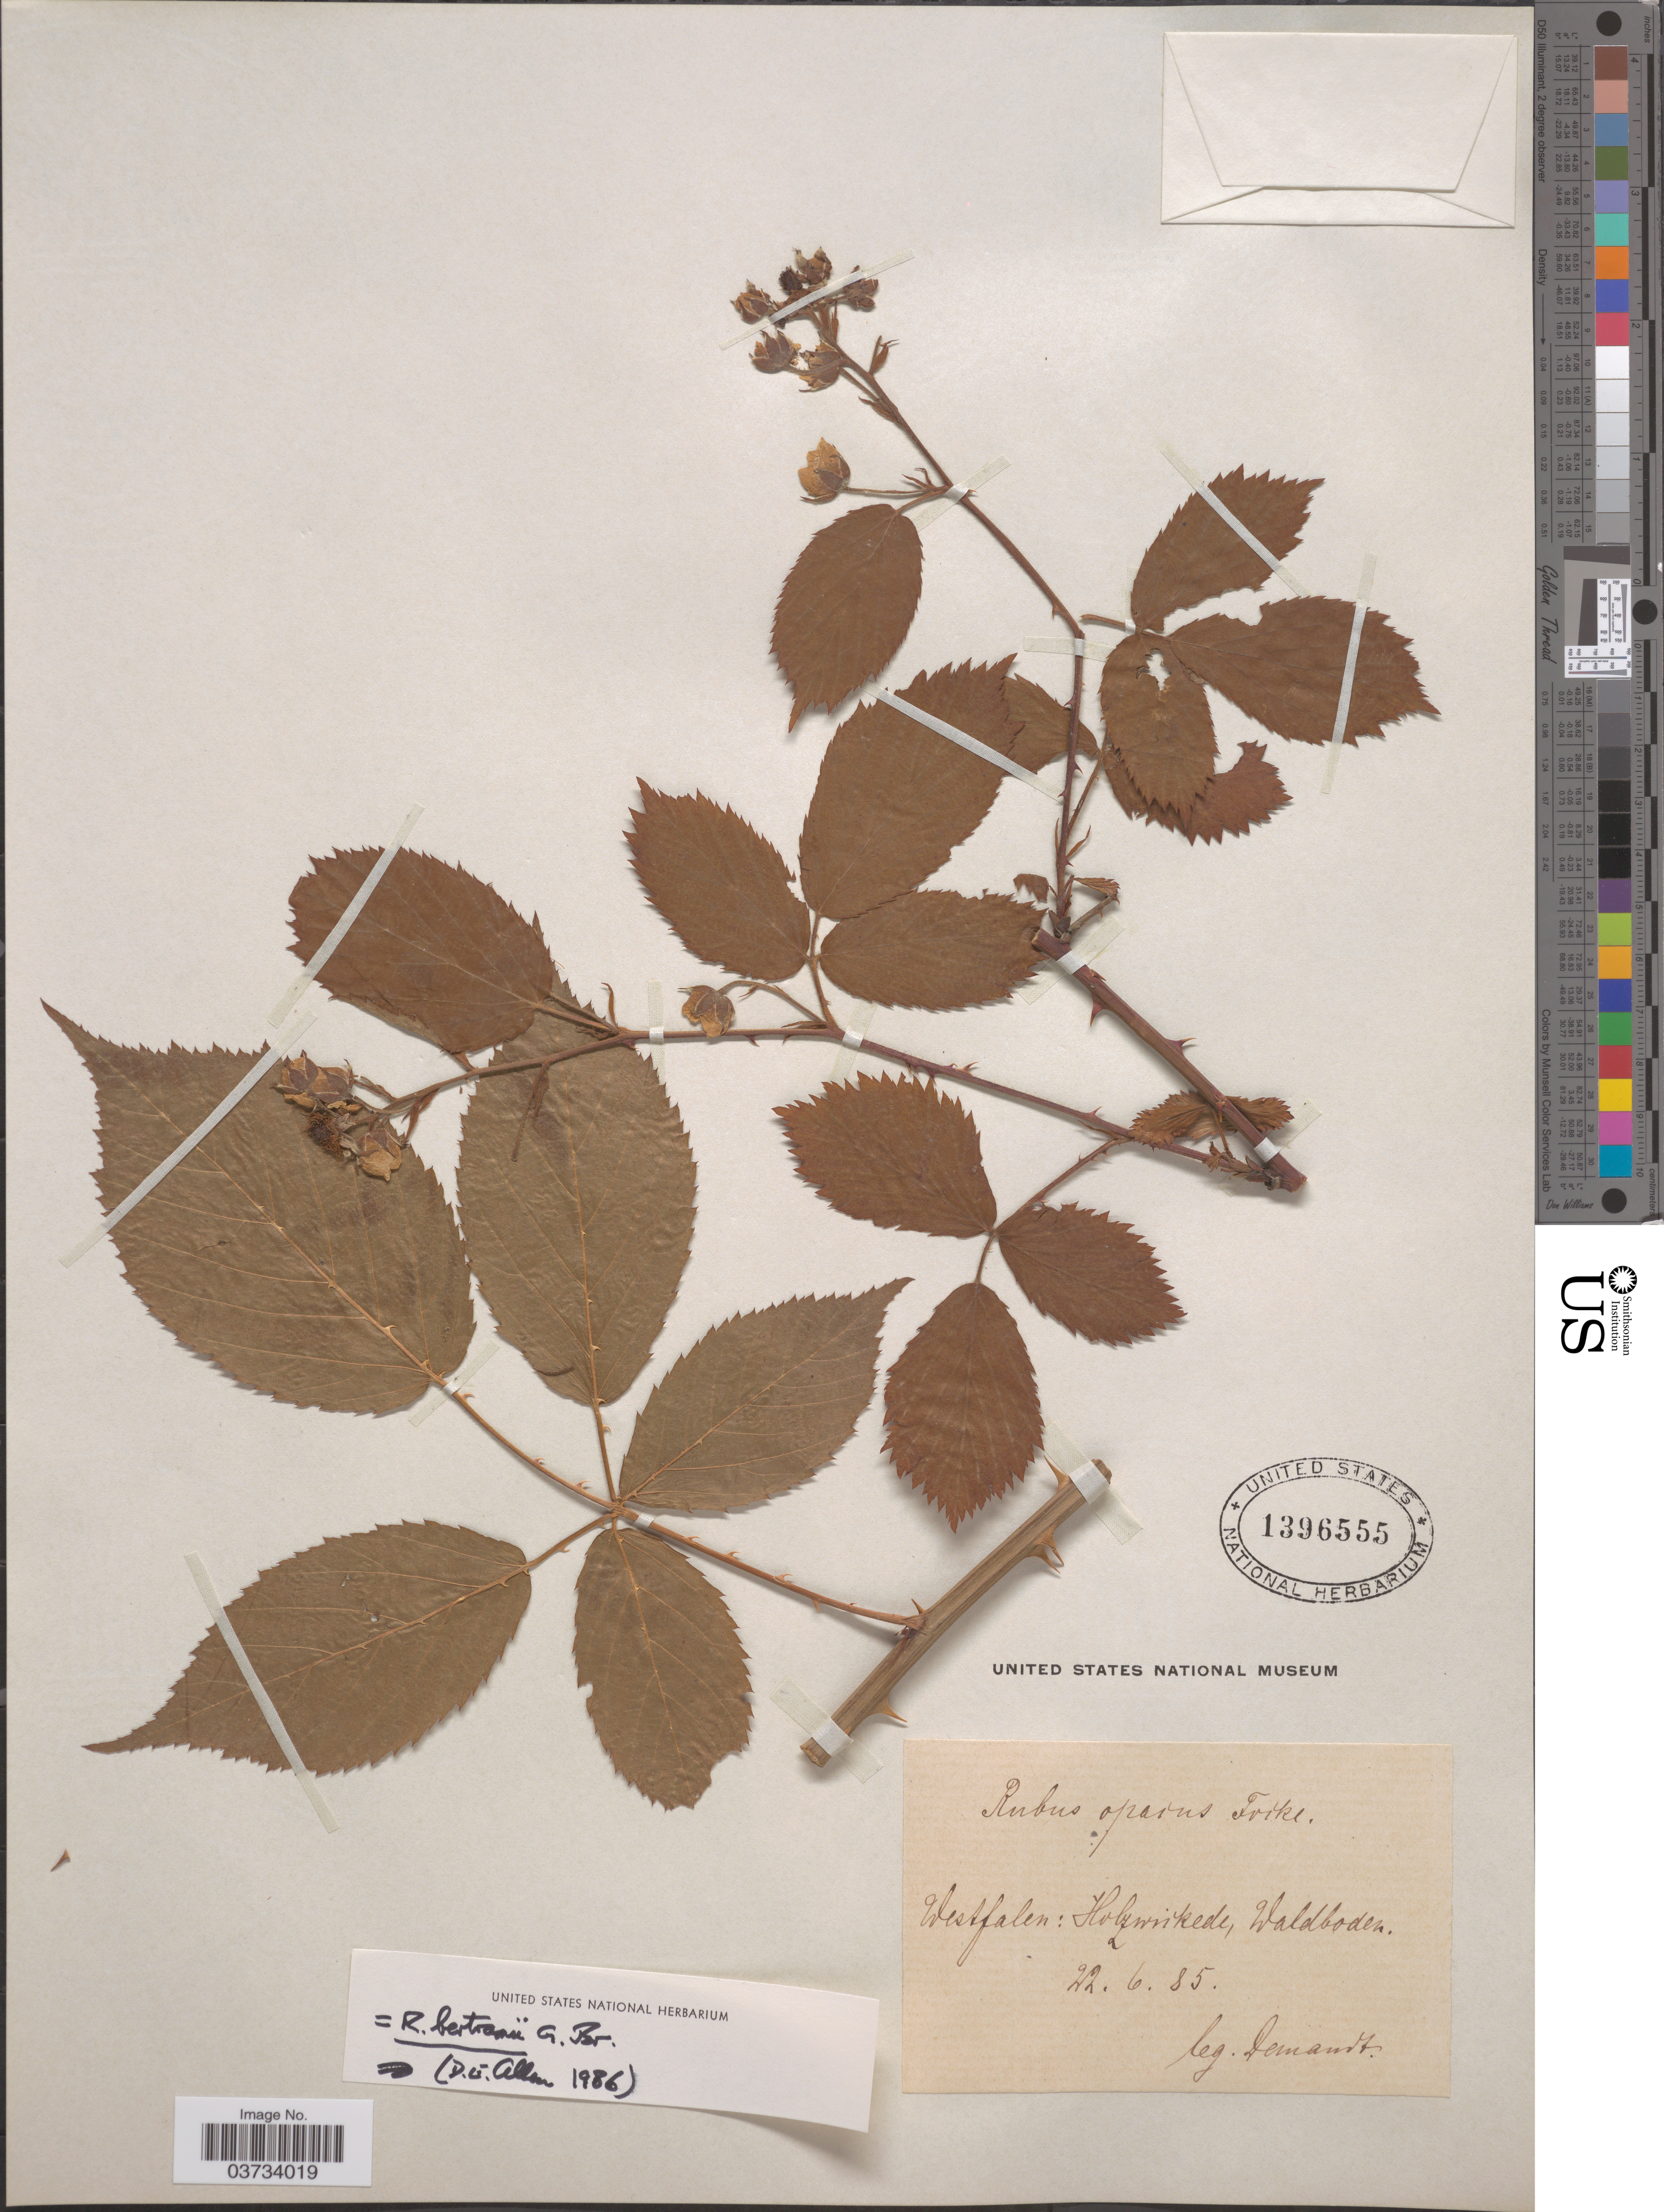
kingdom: Plantae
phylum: Tracheophyta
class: Magnoliopsida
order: Rosales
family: Rosaceae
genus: Rubus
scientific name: Rubus bertramii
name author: G. Braun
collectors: -. Demandt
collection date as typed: Transcribed d/m/y: 22/6/85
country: Germany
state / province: Nordrhein-Westfalen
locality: Westfalen: Holzwickede, Waldboden.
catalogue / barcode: US 1396555